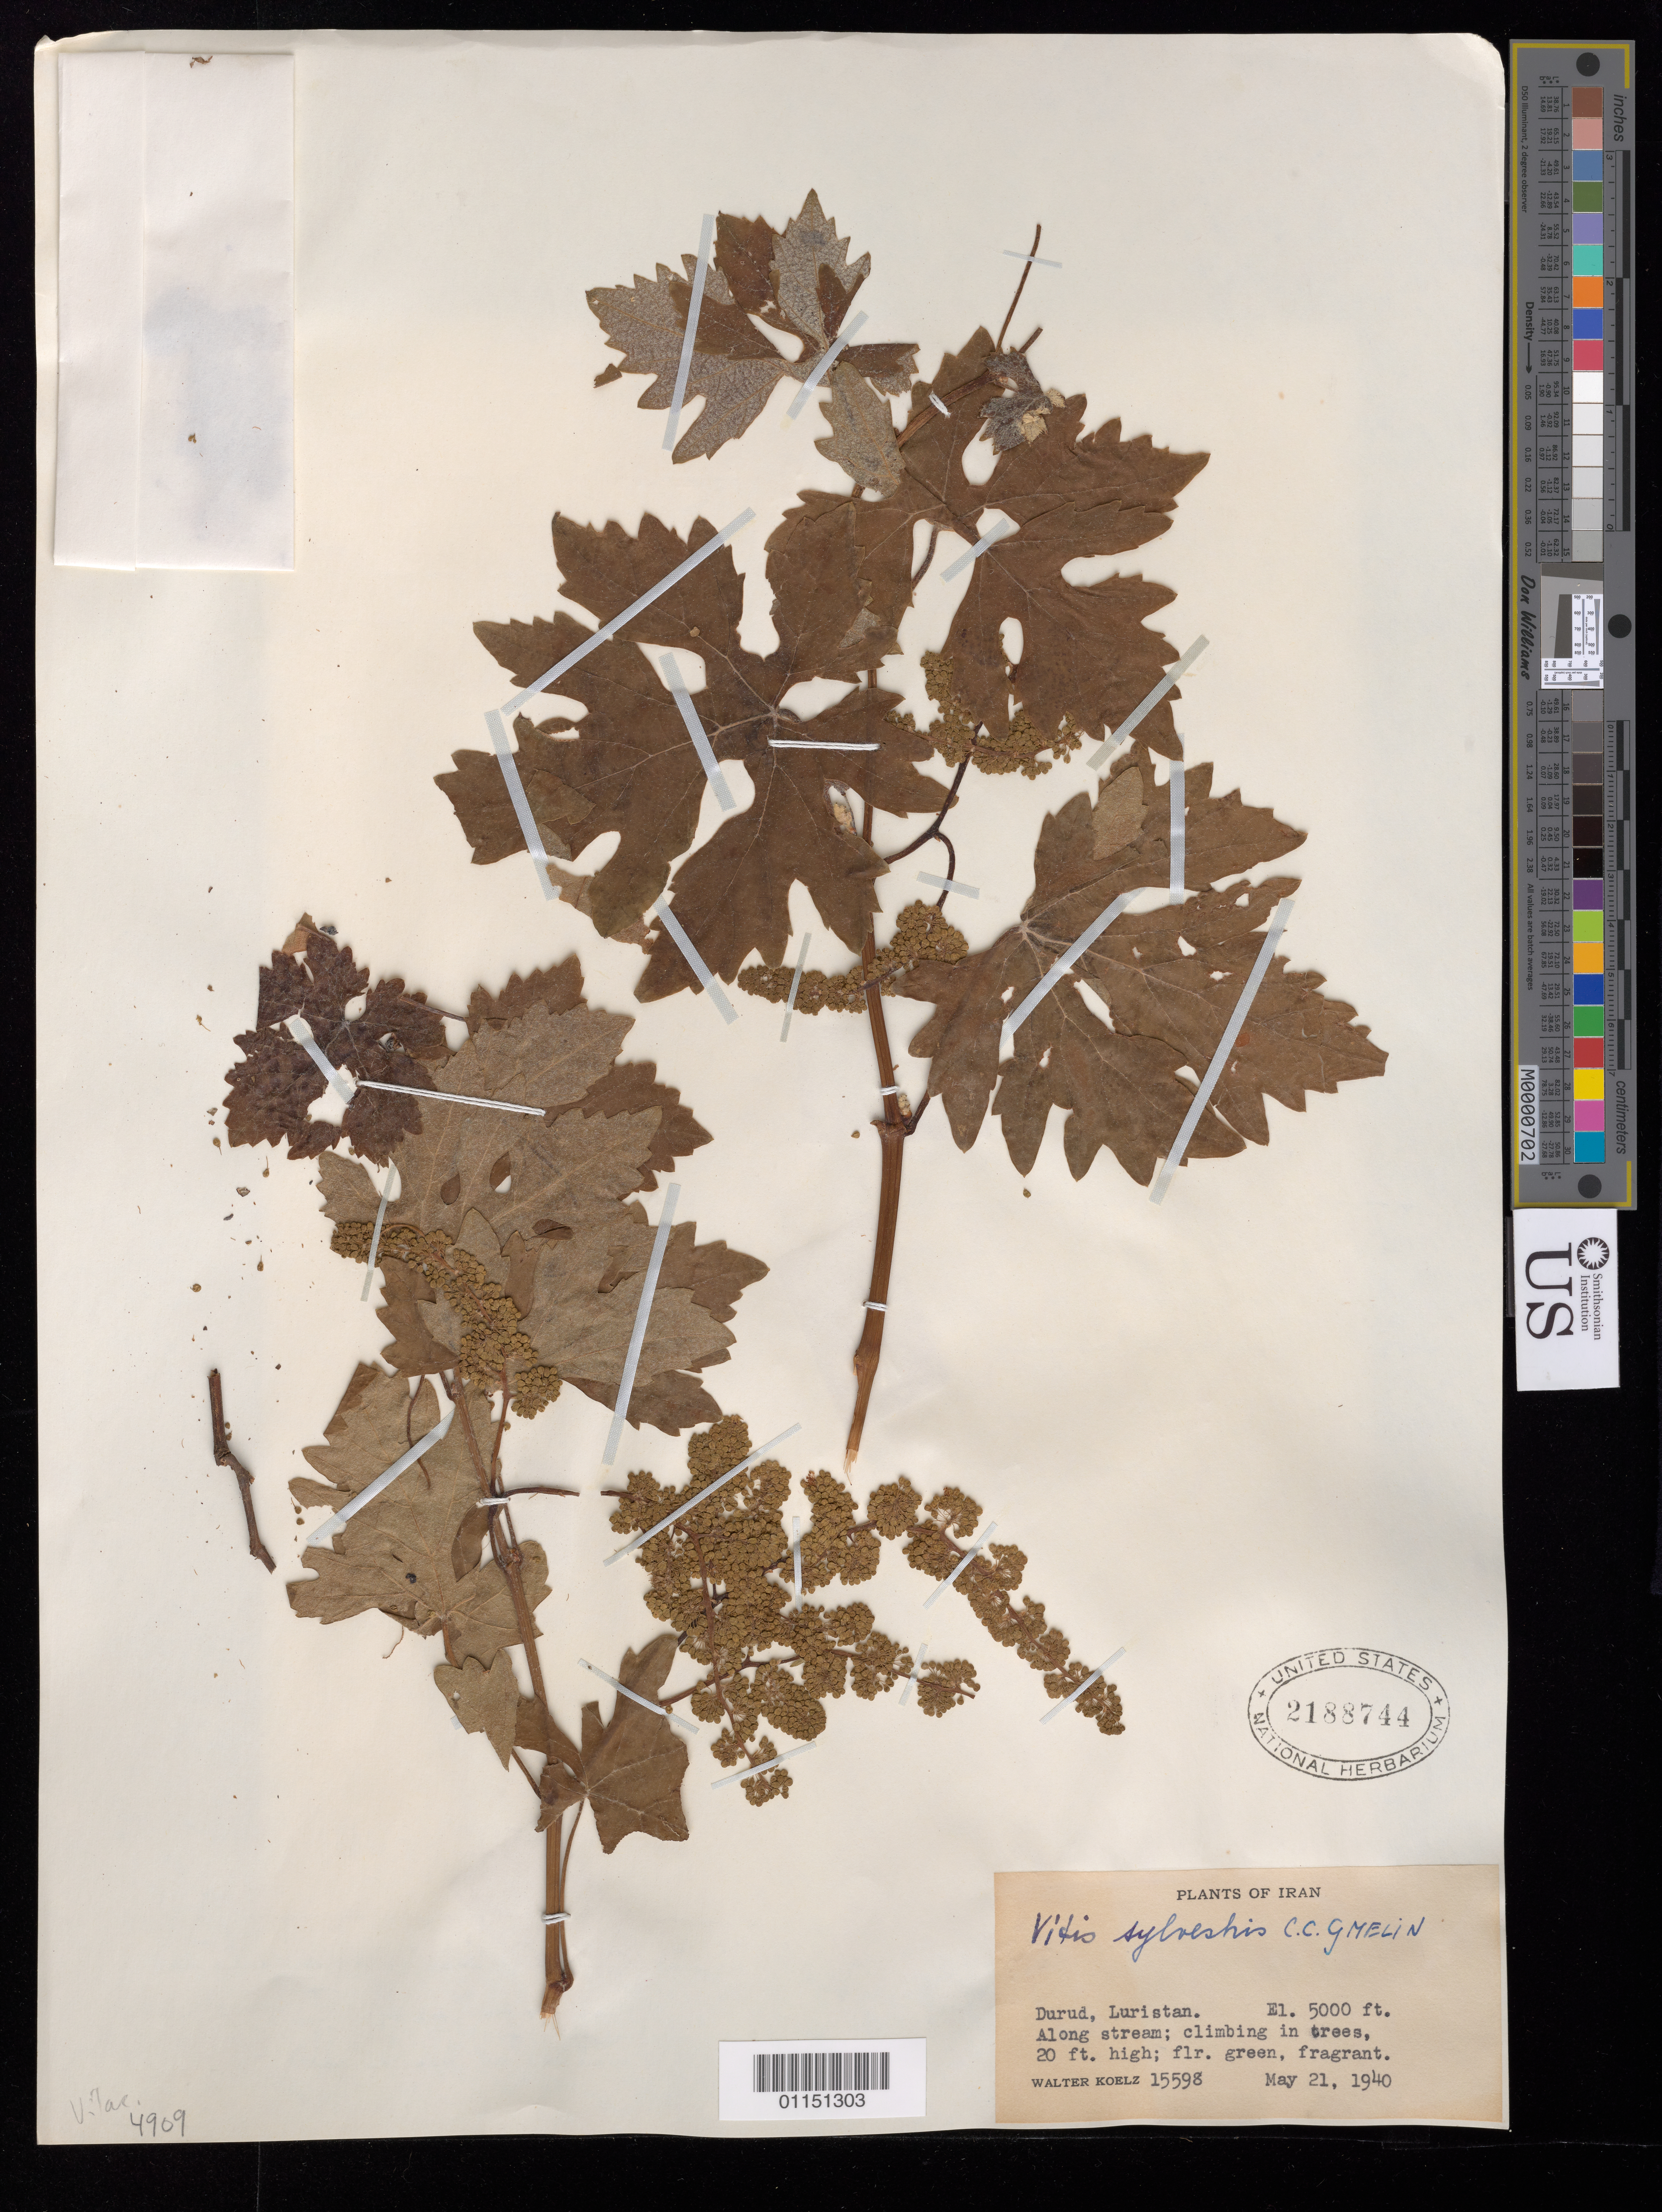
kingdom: Plantae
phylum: Tracheophyta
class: Magnoliopsida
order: Vitales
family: Vitaceae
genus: Vitis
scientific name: Vitis silvestrii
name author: Pamp.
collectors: W. N. Koelz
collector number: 15598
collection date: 1940-05-21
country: Iran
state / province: Lorestan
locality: Durud.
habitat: Along stream; climbing in trees.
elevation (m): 1524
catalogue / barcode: US 2188744